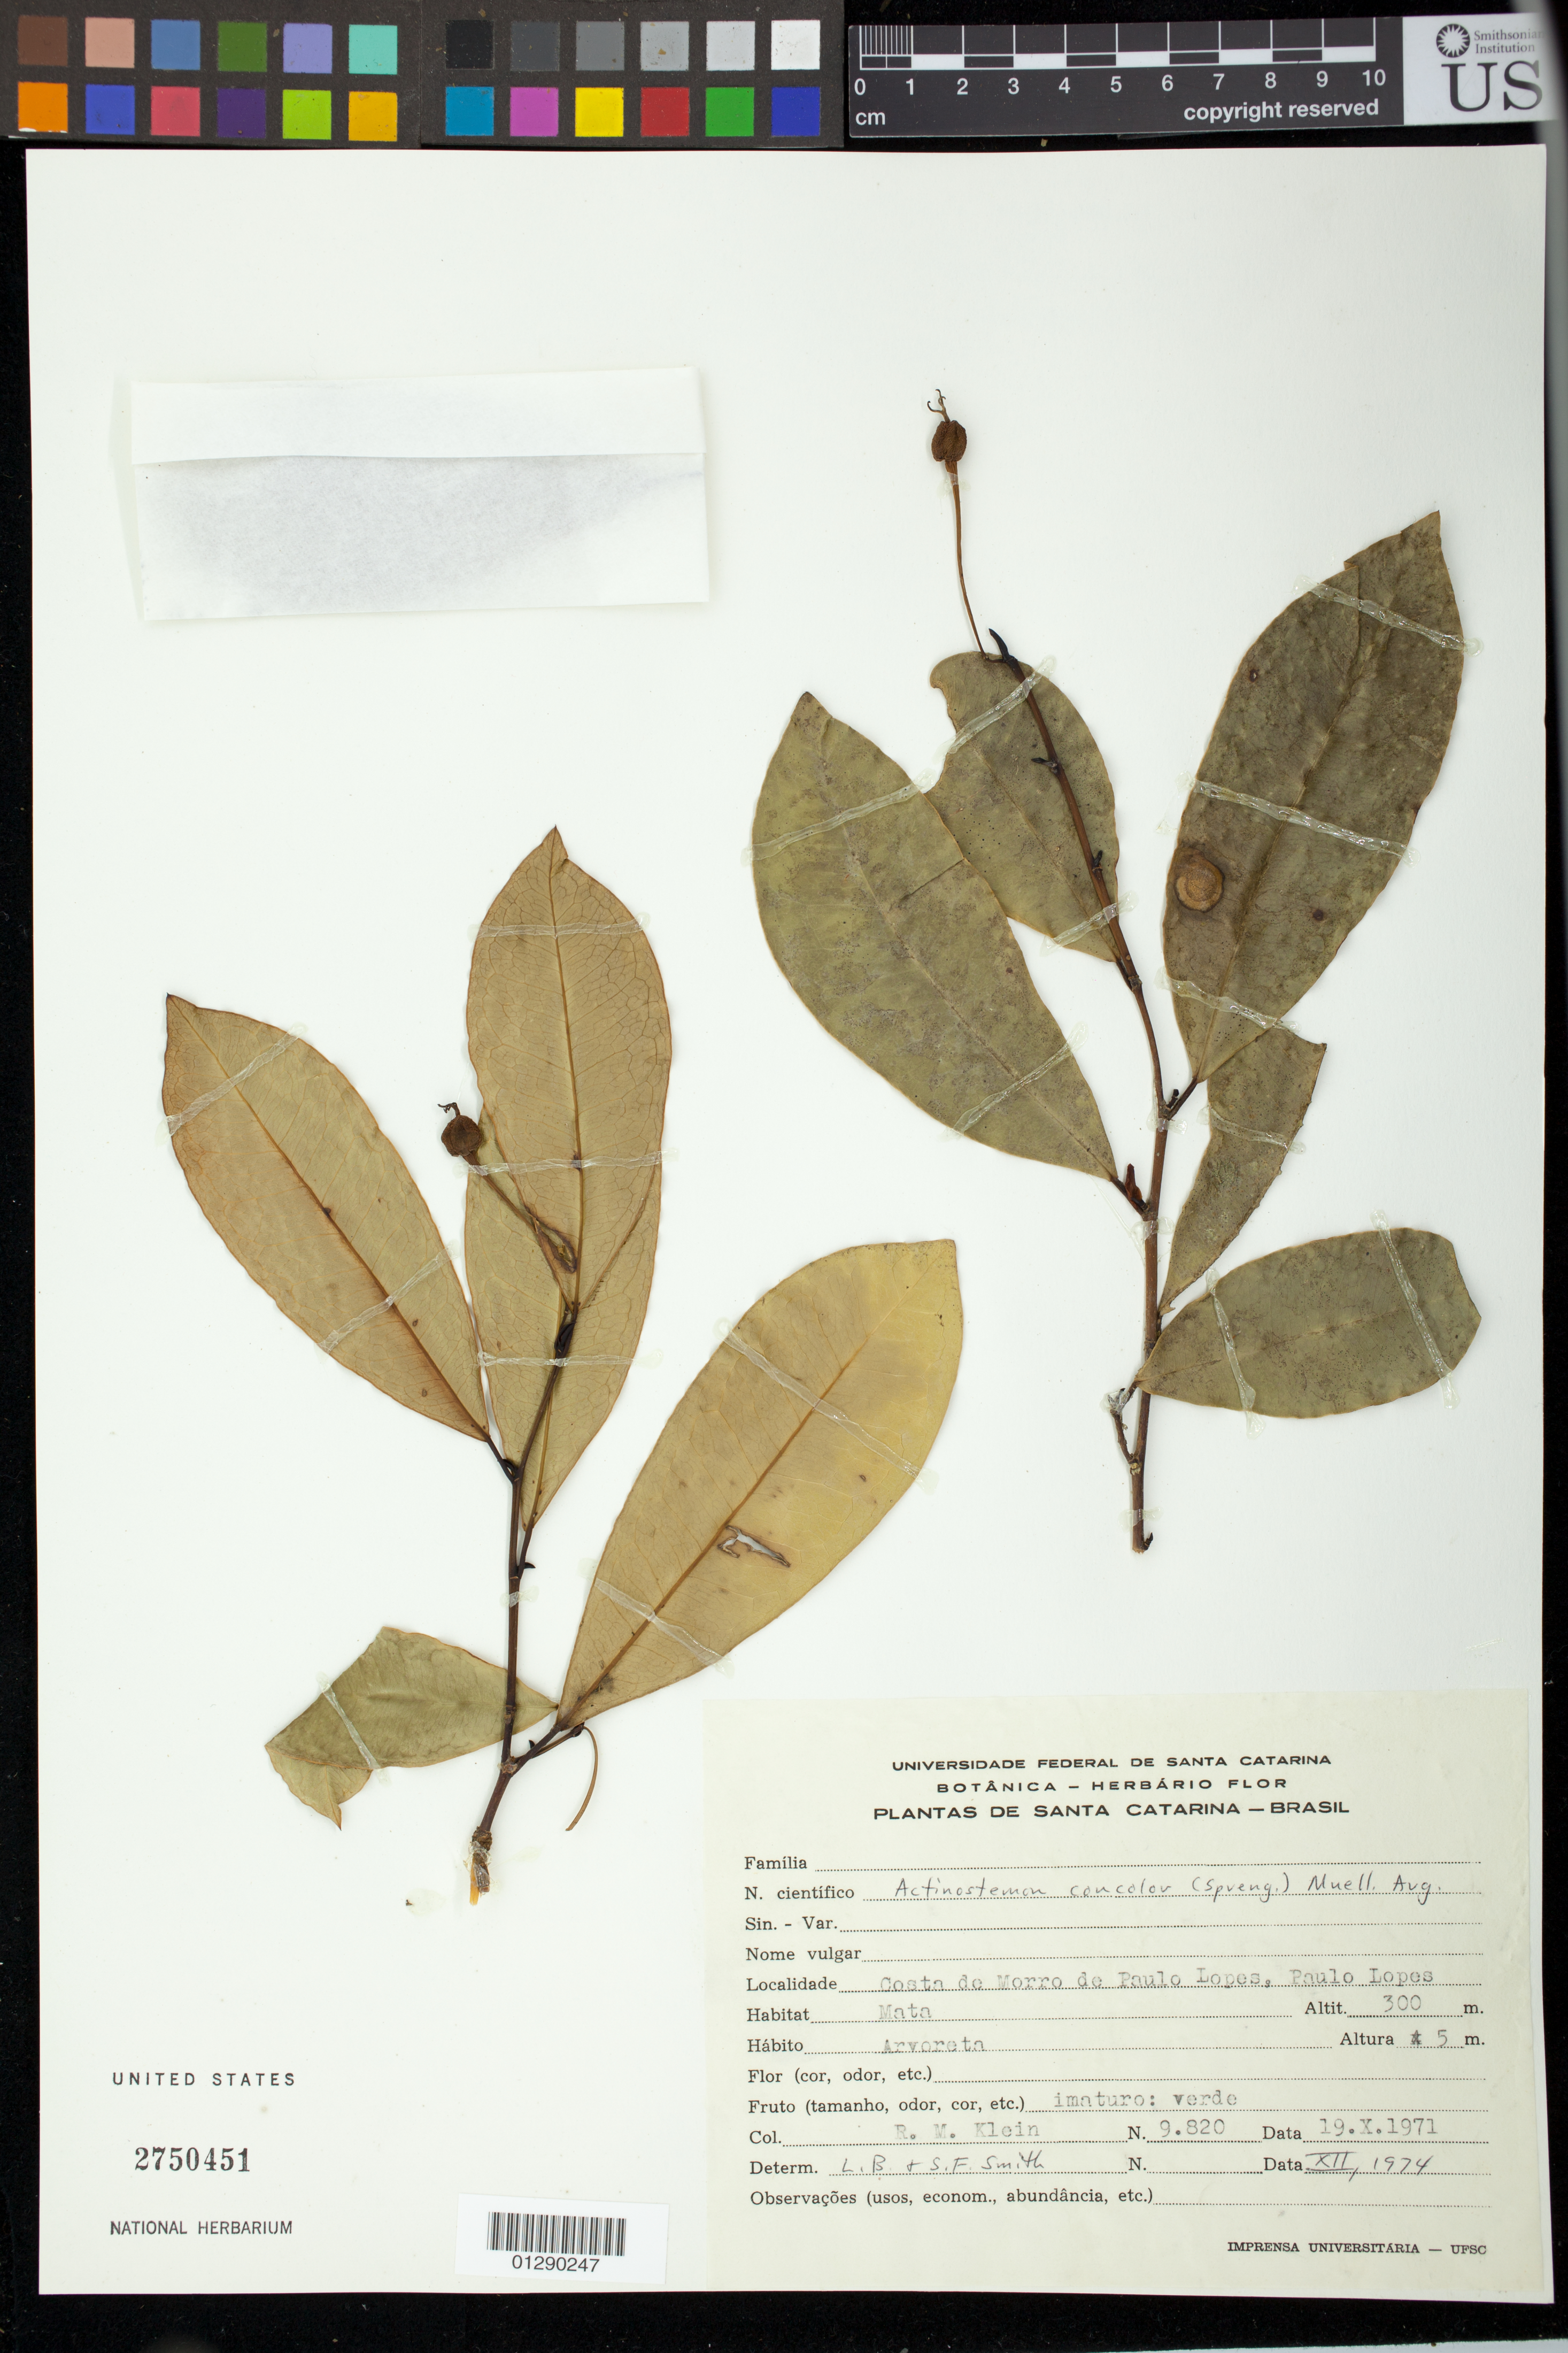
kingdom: Plantae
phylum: Tracheophyta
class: Magnoliopsida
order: Malpighiales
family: Euphorbiaceae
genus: Actinostemon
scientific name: Actinostemon concolor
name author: (Spreng.) Müll. Arg.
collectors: R. M. Klein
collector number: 9.820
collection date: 1971-10-19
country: Brazil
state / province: Santa Catarina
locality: Costa de Morro de Paulo Lopes, Paulo Lopes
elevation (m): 300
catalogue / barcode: US 2750451